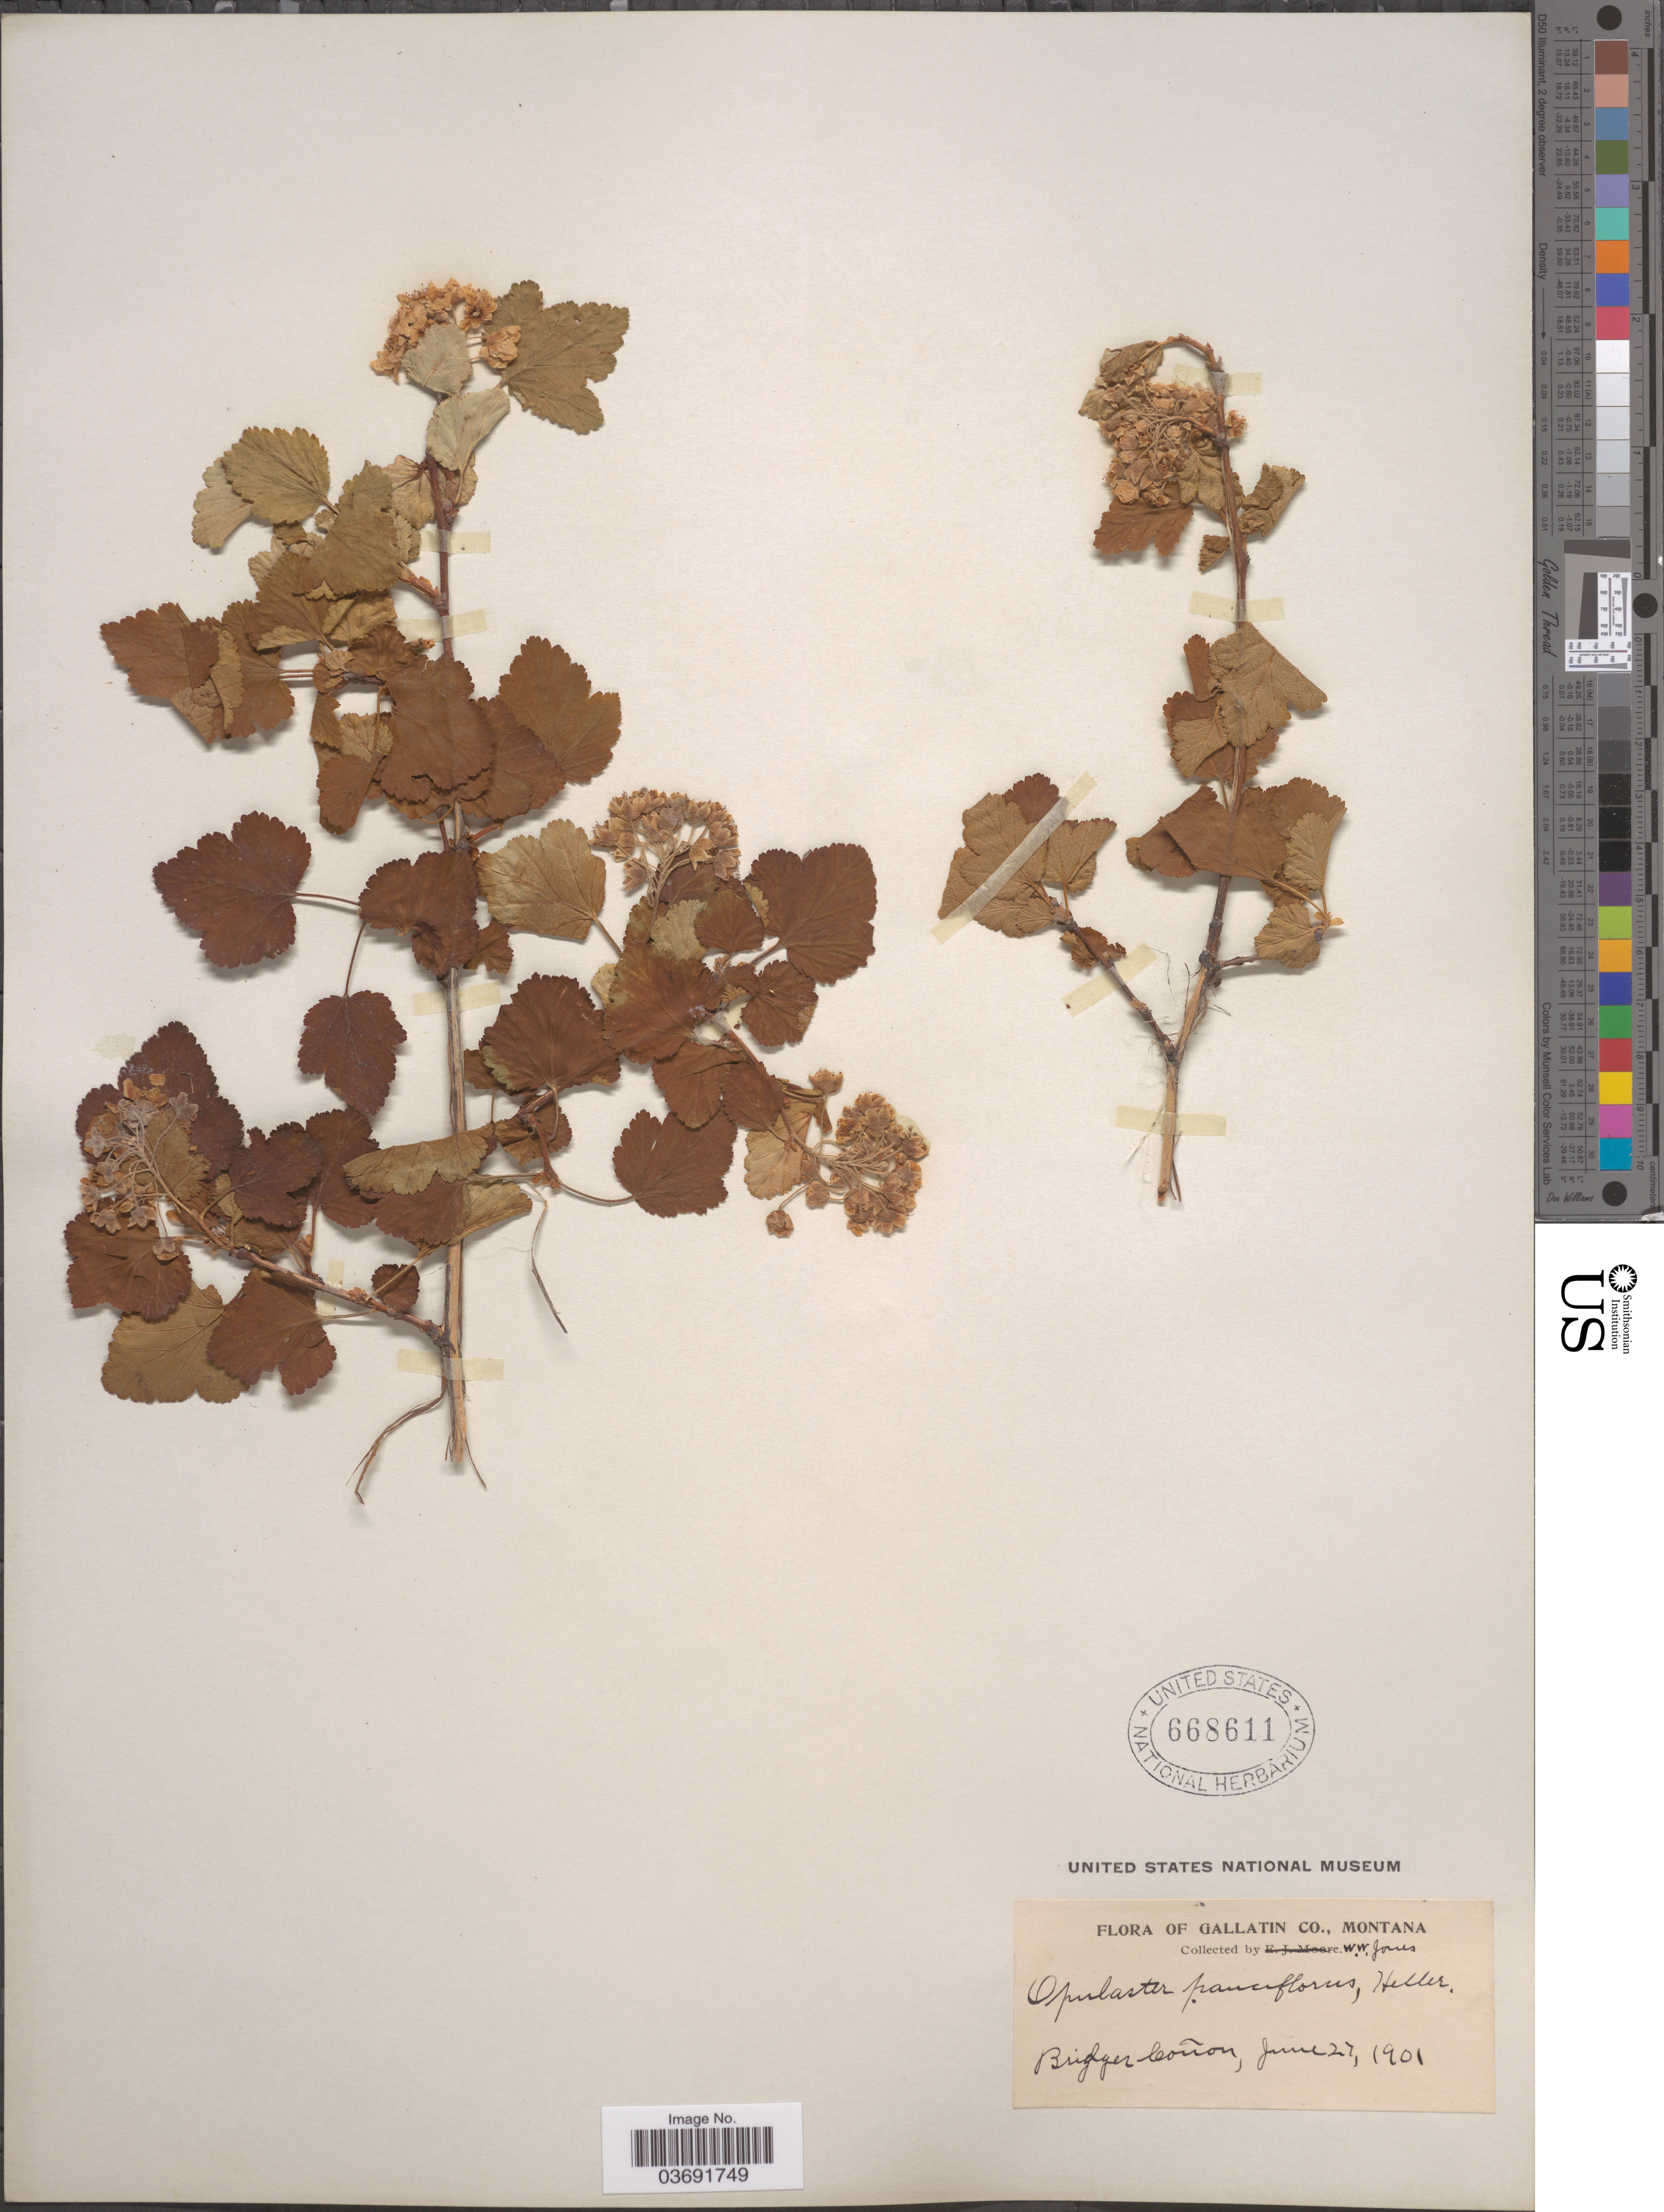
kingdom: Plantae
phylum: Tracheophyta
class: Magnoliopsida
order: Rosales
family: Rosaceae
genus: Physocarpus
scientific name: Physocarpus malvaceus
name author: (Greene) Kuntze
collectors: W. W. Jones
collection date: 1901-06-27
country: United States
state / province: Montana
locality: Gallatin Co. Bridger Cañon.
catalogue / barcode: US 668611